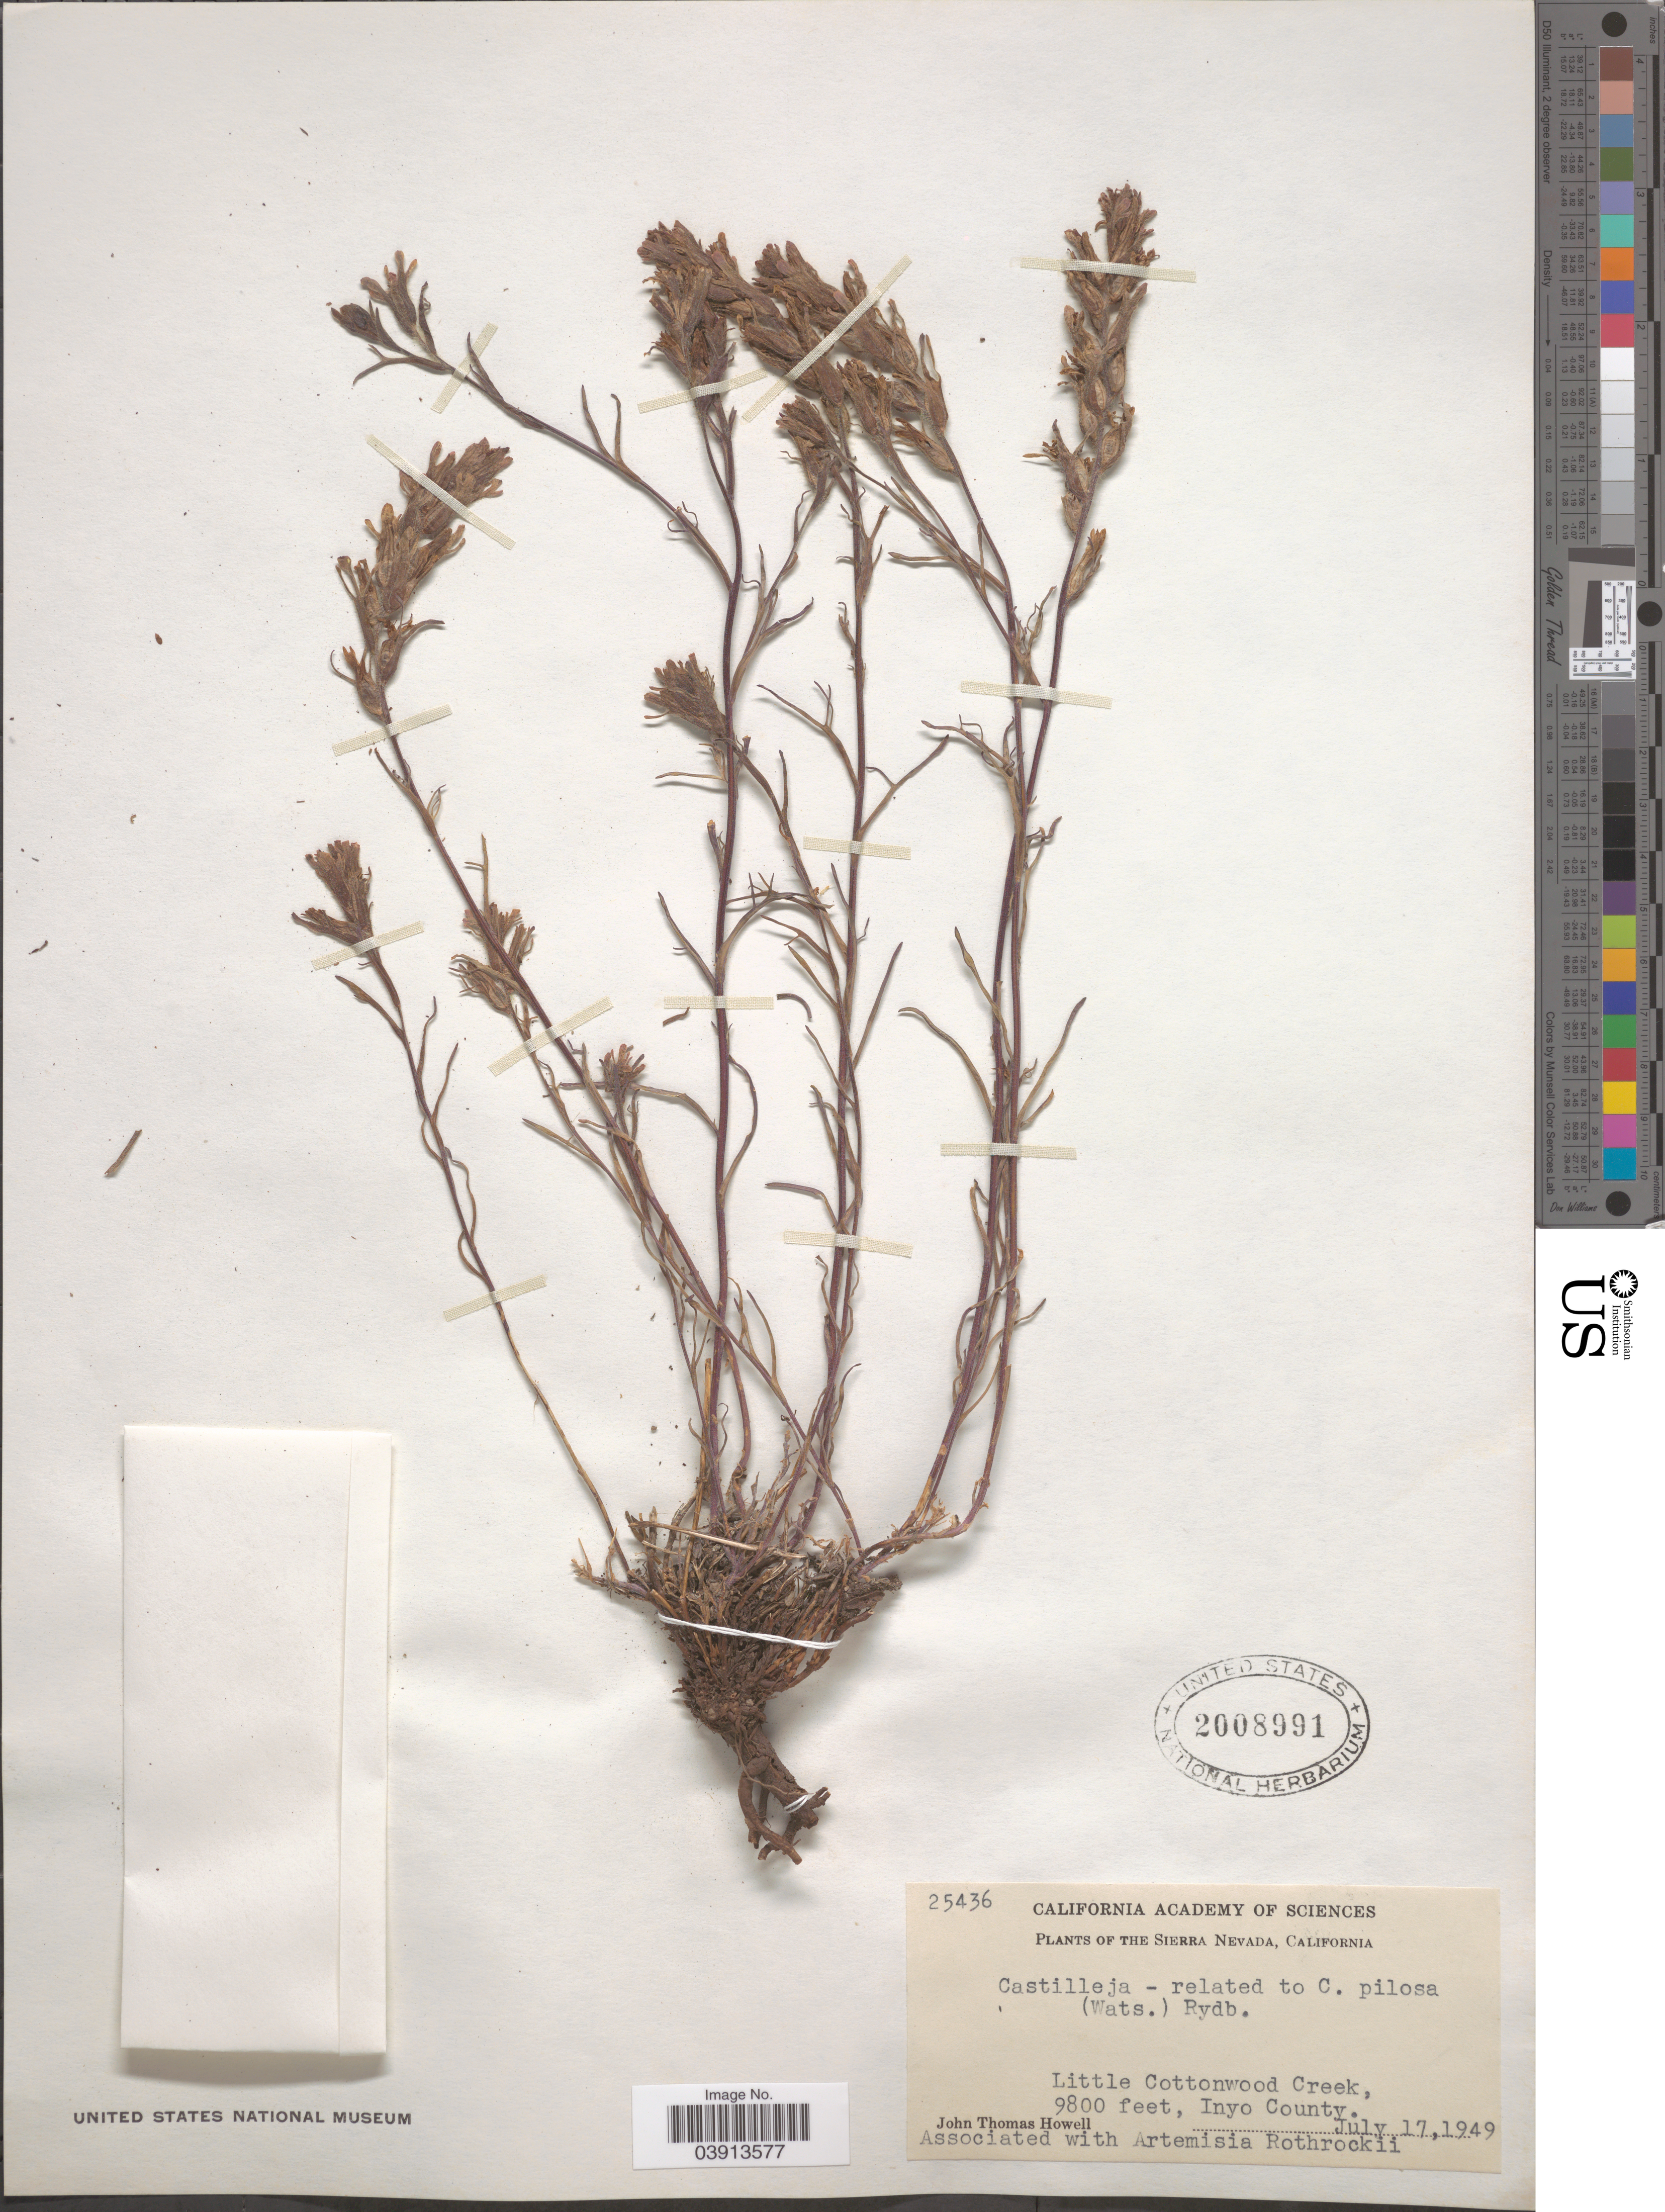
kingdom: Plantae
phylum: Tracheophyta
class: Magnoliopsida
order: Lamiales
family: Orobanchaceae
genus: Castilleja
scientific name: Castilleja pilosa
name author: (S. Watson) Rydb.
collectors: J. T. Howell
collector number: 25436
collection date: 1949-07-17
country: United States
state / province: California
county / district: Inyo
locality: Sierra Nevada. Little Cottonwood Creek, Inyo County.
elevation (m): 2987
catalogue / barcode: US 2008991